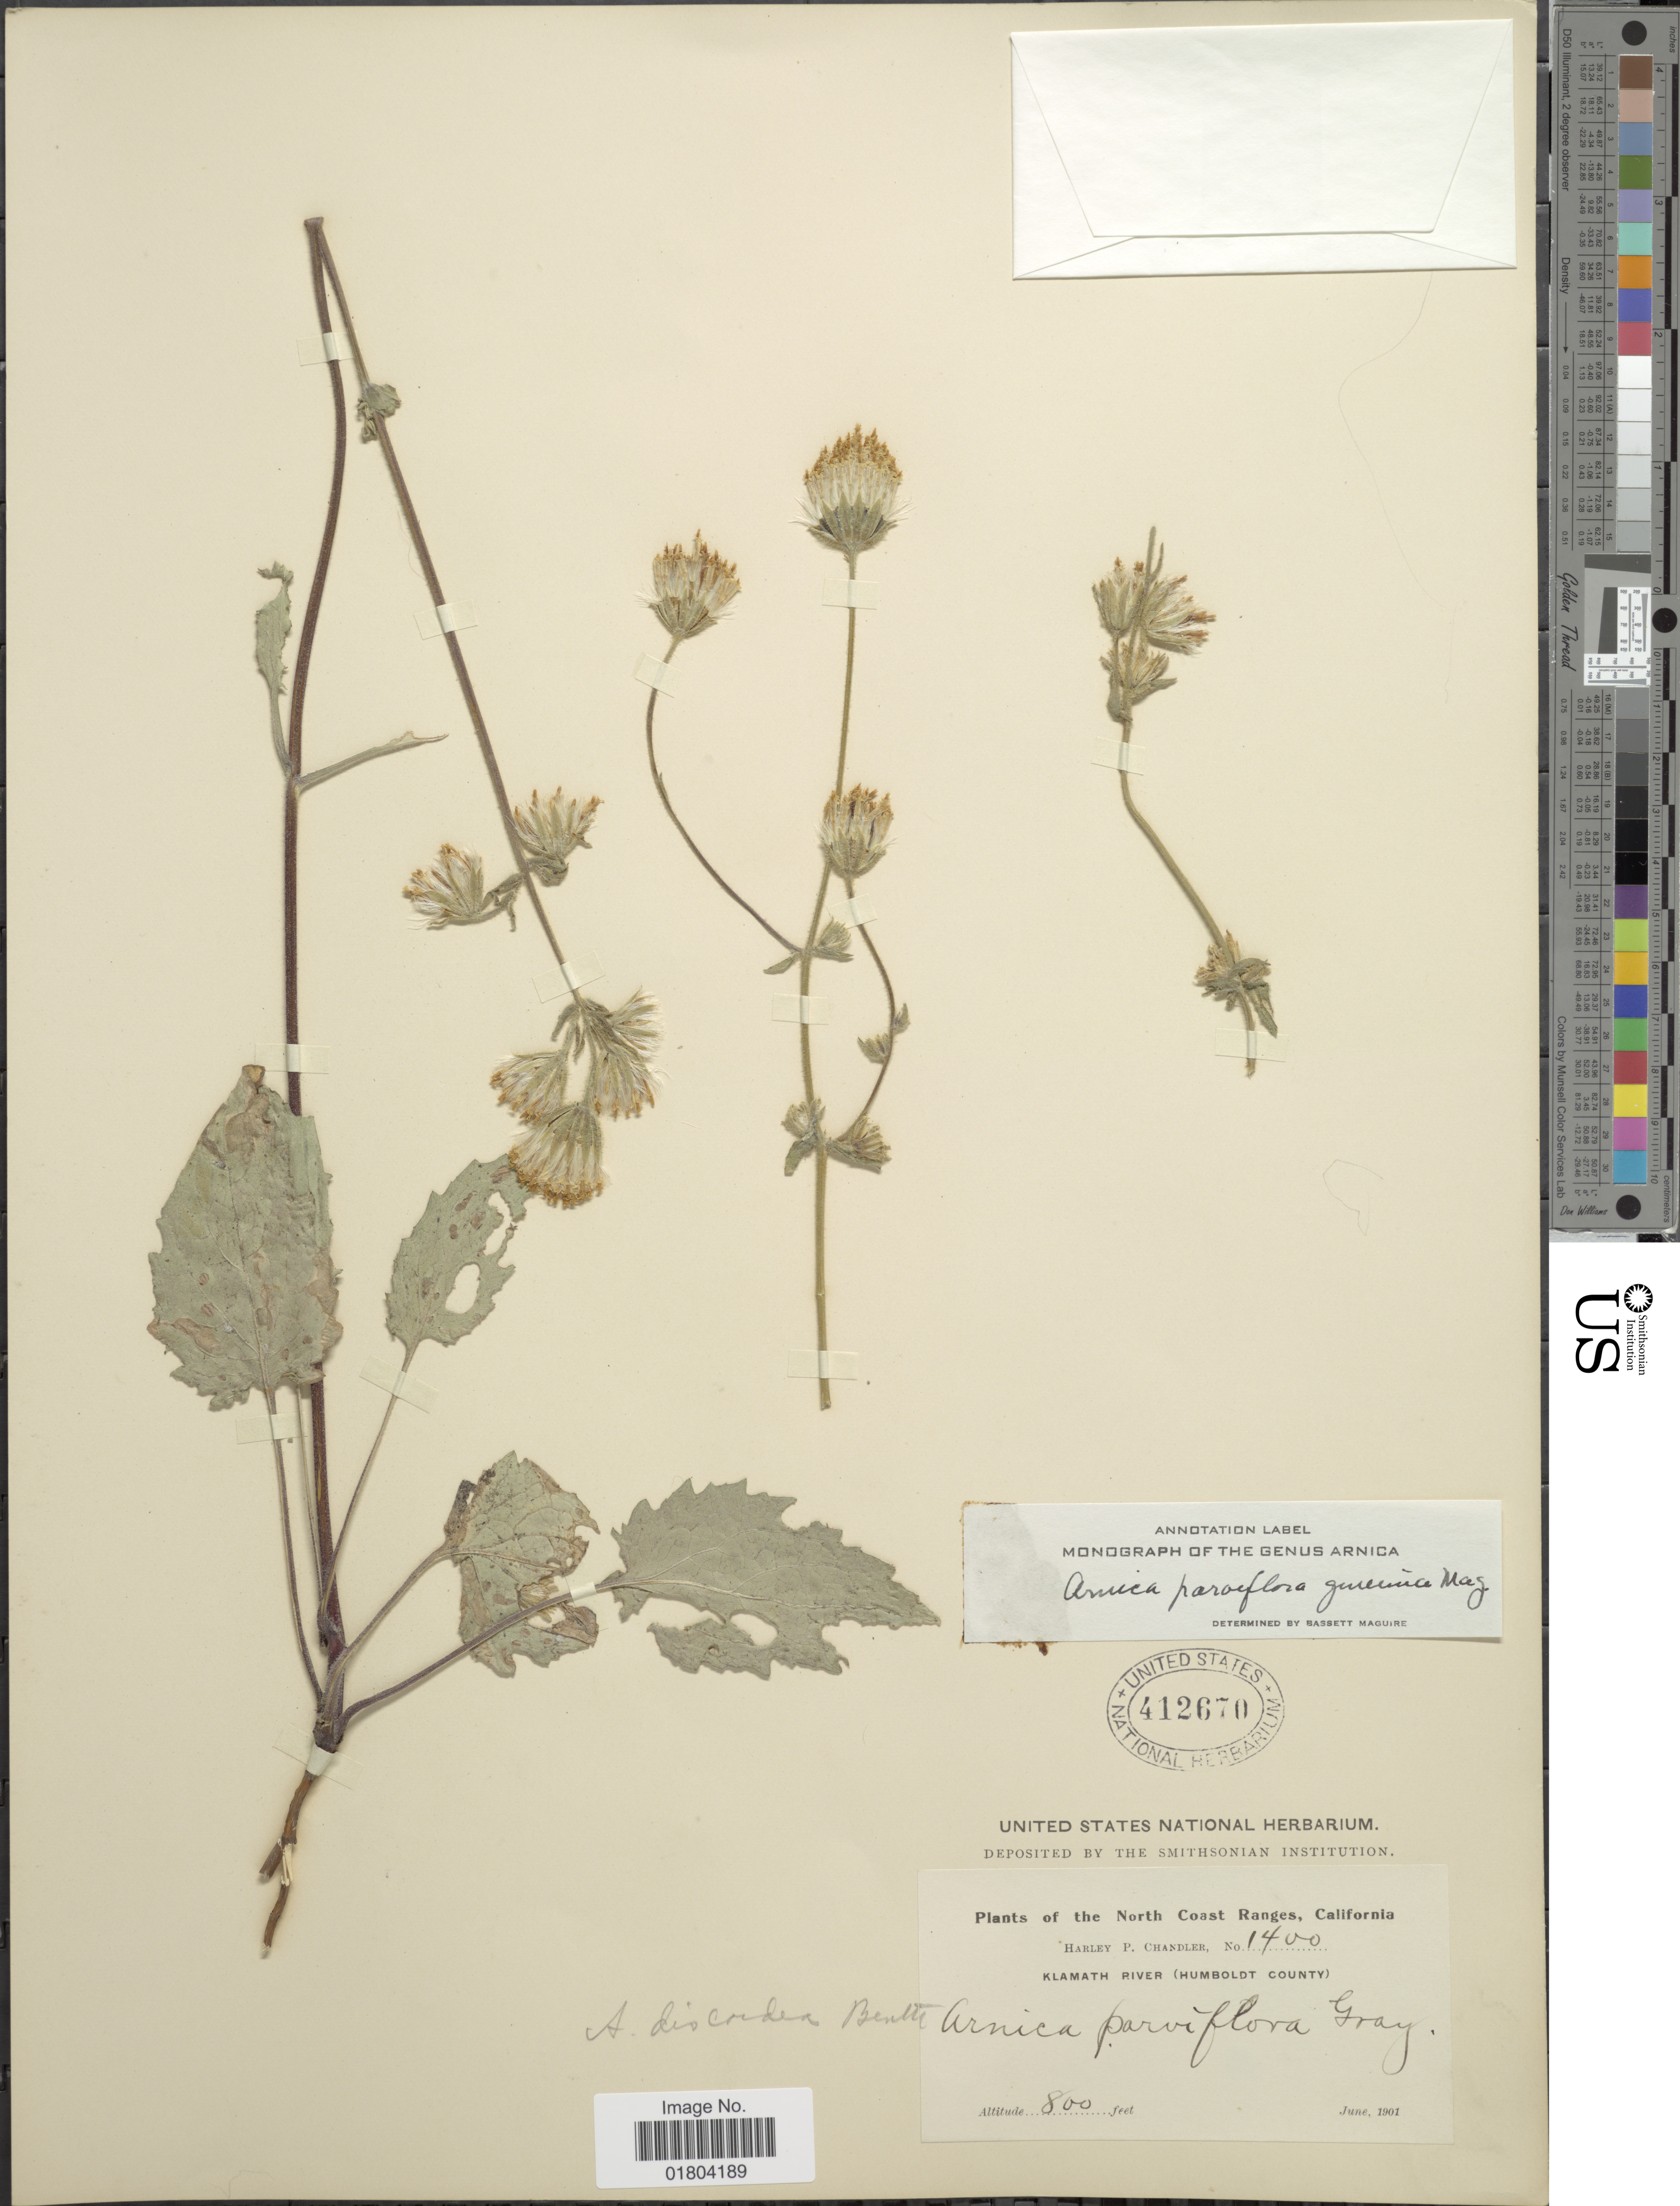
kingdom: Plantae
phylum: Tracheophyta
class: Magnoliopsida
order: Asterales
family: Asteraceae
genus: Arnica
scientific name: Arnica parviflora subsp. genuina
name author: Maguire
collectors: H. Chandler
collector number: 1400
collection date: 1901-06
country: United States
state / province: California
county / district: Humboldt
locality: The North Coast Ranges, Klamath River (Humboldt County)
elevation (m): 244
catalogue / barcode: US 412670